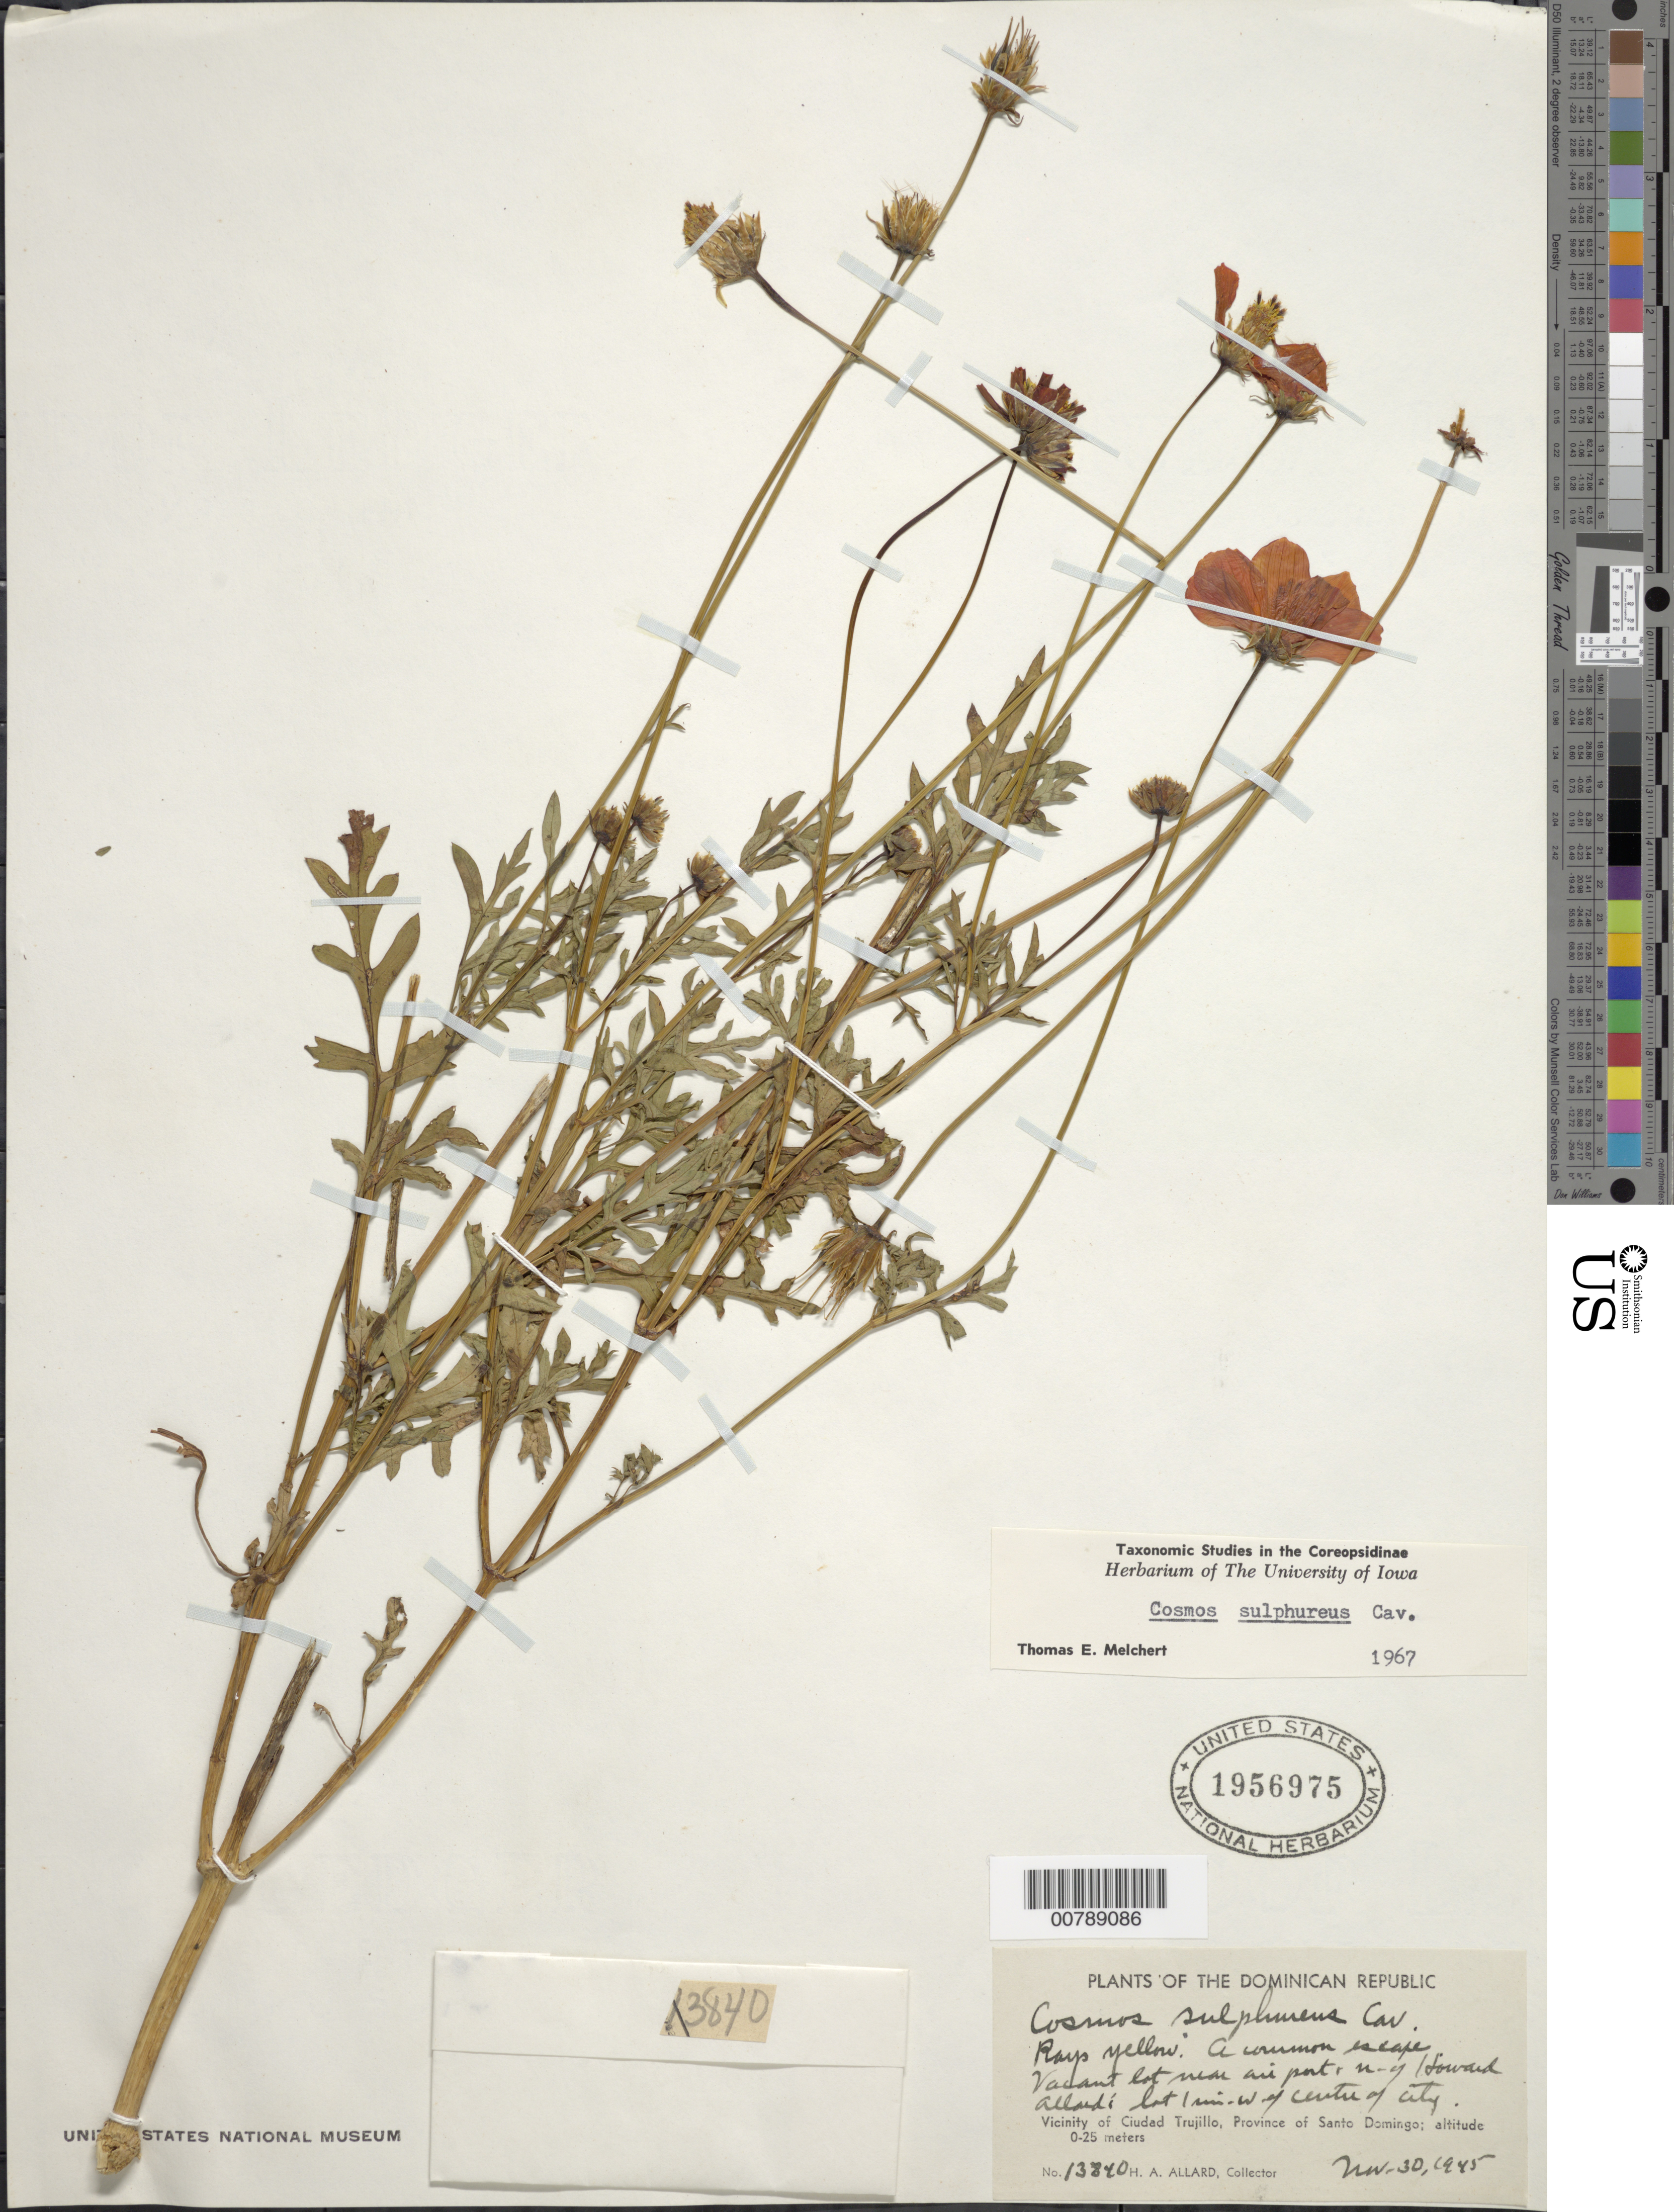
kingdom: Plantae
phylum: Tracheophyta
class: Magnoliopsida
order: Asterales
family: Asteraceae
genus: Cosmos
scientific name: Cosmos sulphureus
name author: Cav.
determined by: Melchert, T. E.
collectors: H. A. Allard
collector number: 13840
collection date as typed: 30 Nov 1945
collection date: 1945-11-30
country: Dominican Republic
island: Hispaniola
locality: Vicinity of Ciudad Trujillo, Province of Santo Domingo. Vacant lot near airport and north of Howard Allard's home, lot 1 mi W of center of city.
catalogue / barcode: US 1956975